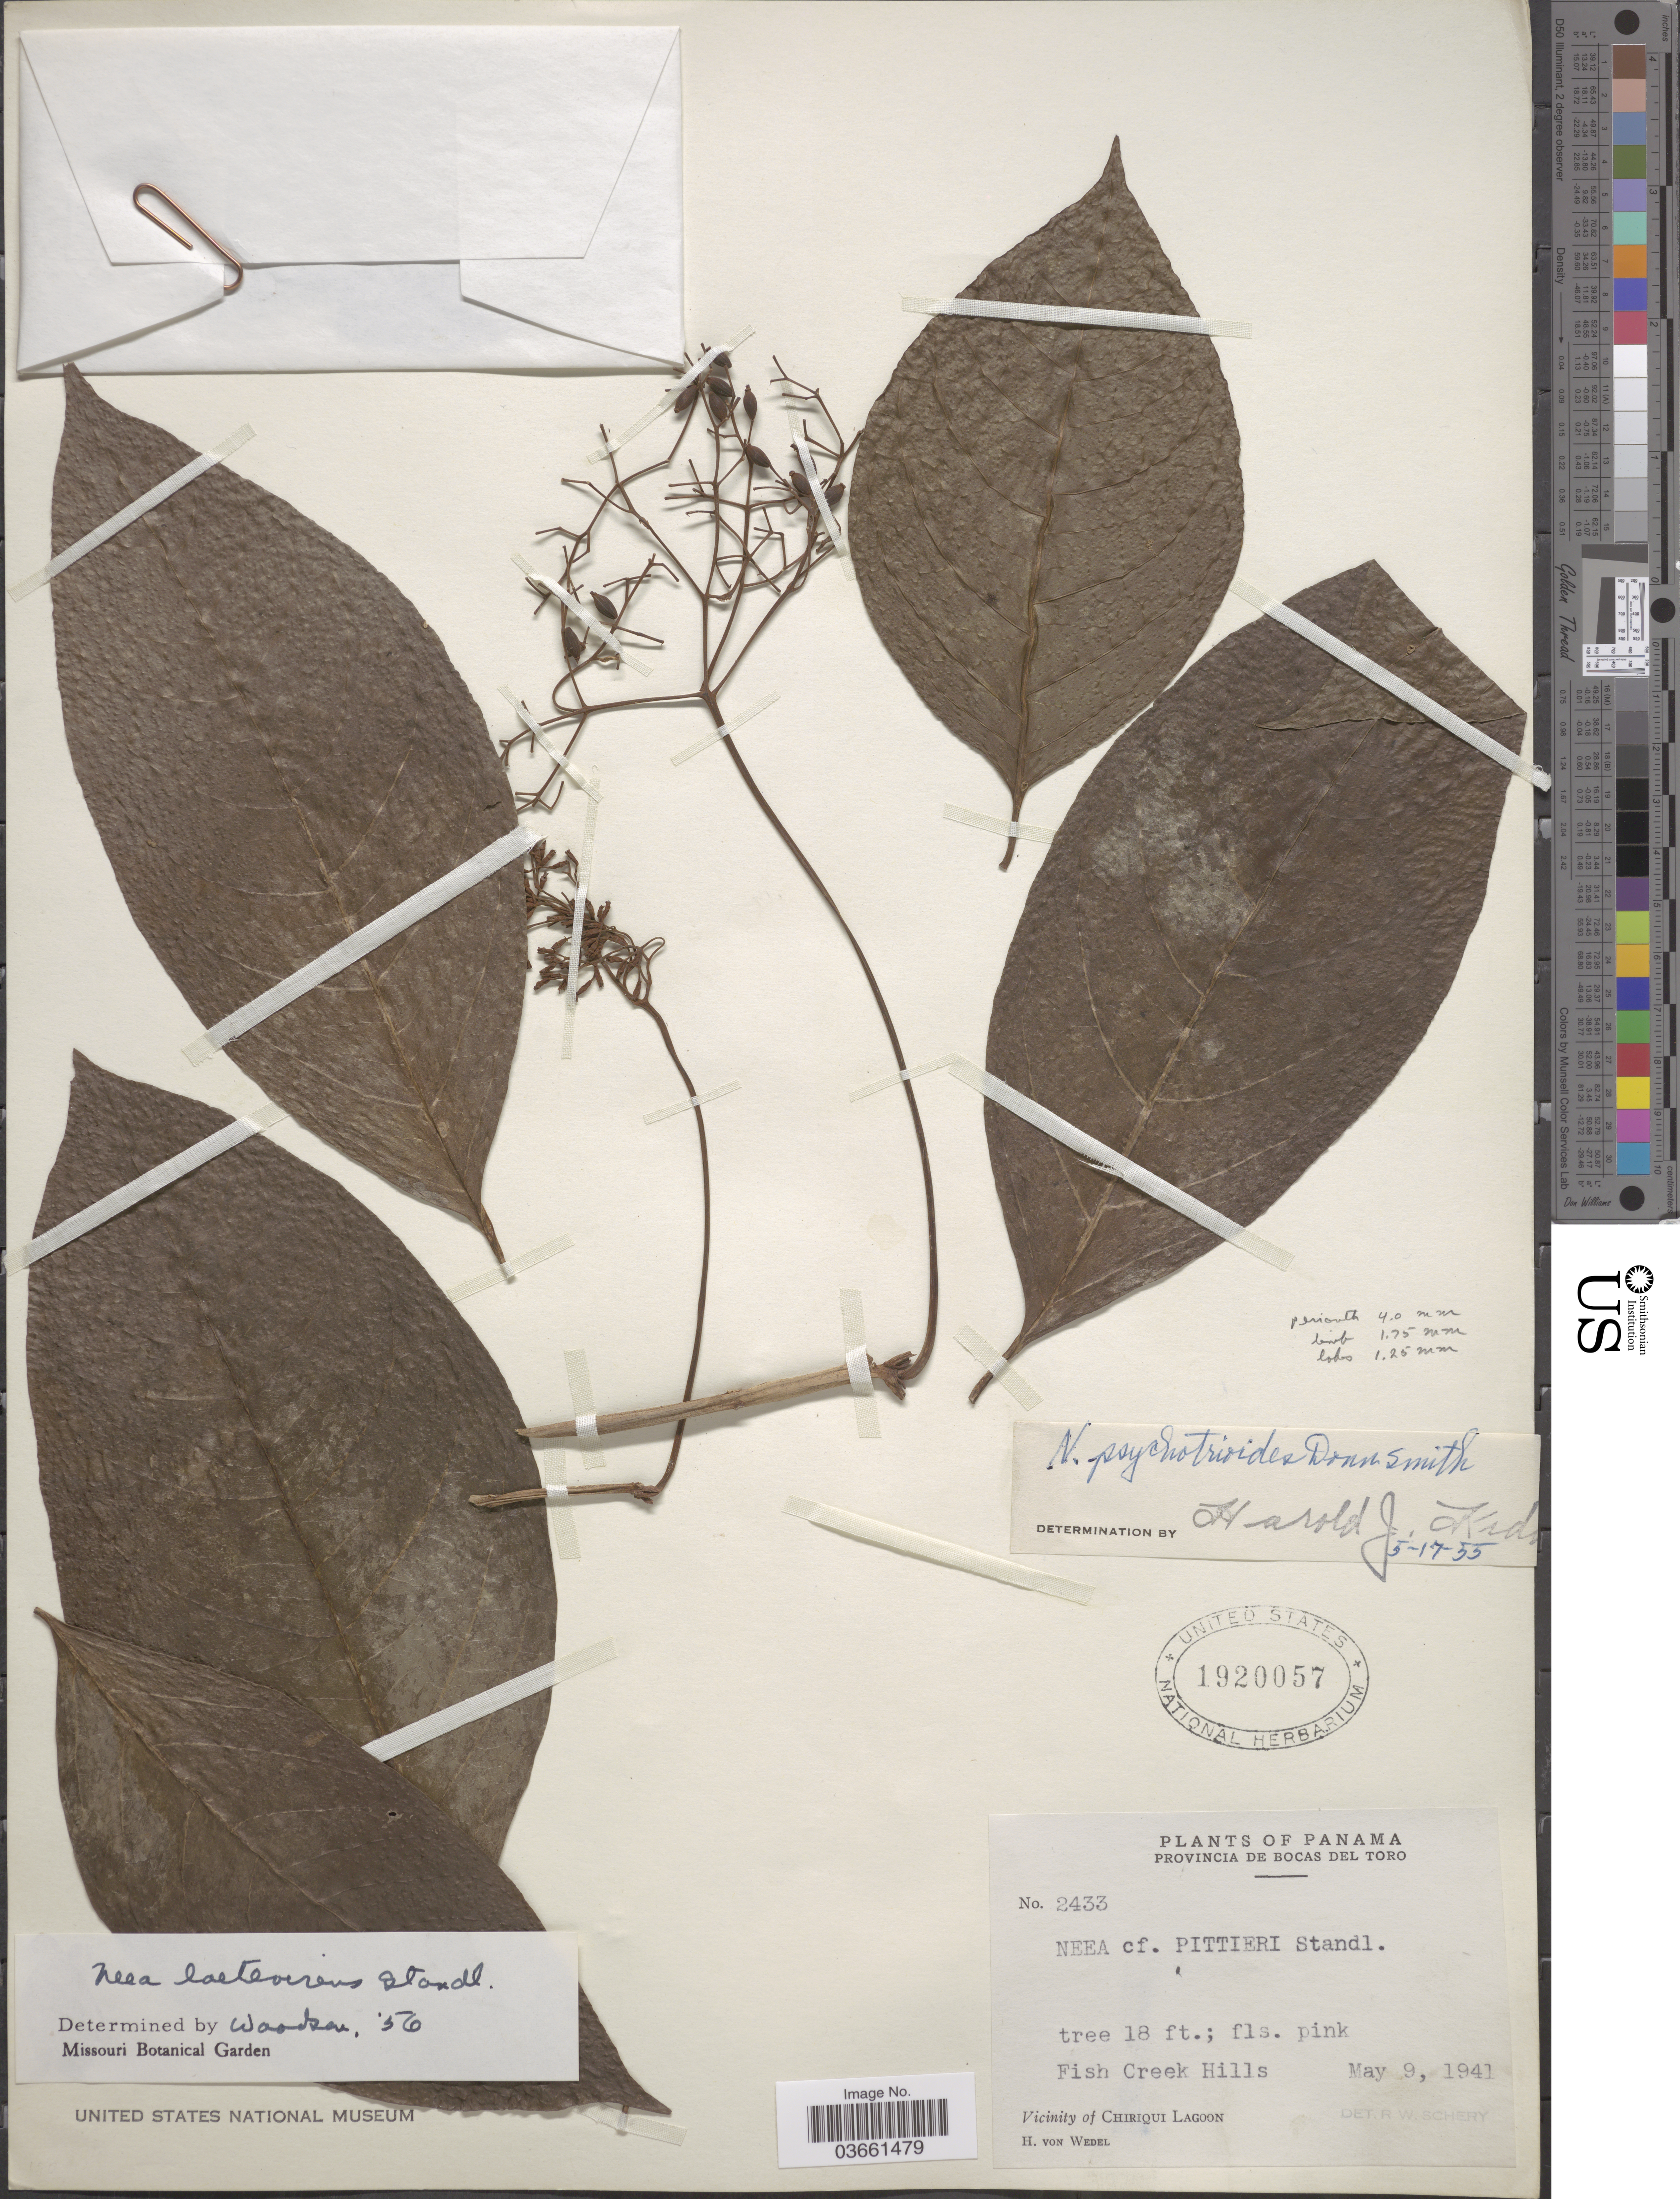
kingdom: Plantae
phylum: Tracheophyta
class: Magnoliopsida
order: Caryophyllales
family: Nyctaginaceae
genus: Neea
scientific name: Neea laetevirens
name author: Standl.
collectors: H. von Wedel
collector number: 2433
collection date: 1941-05-09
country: Panama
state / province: Bocas del Toro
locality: Fish Creek Hills. Vicinity of Chiriqui Lagoon.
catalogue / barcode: US 1920057